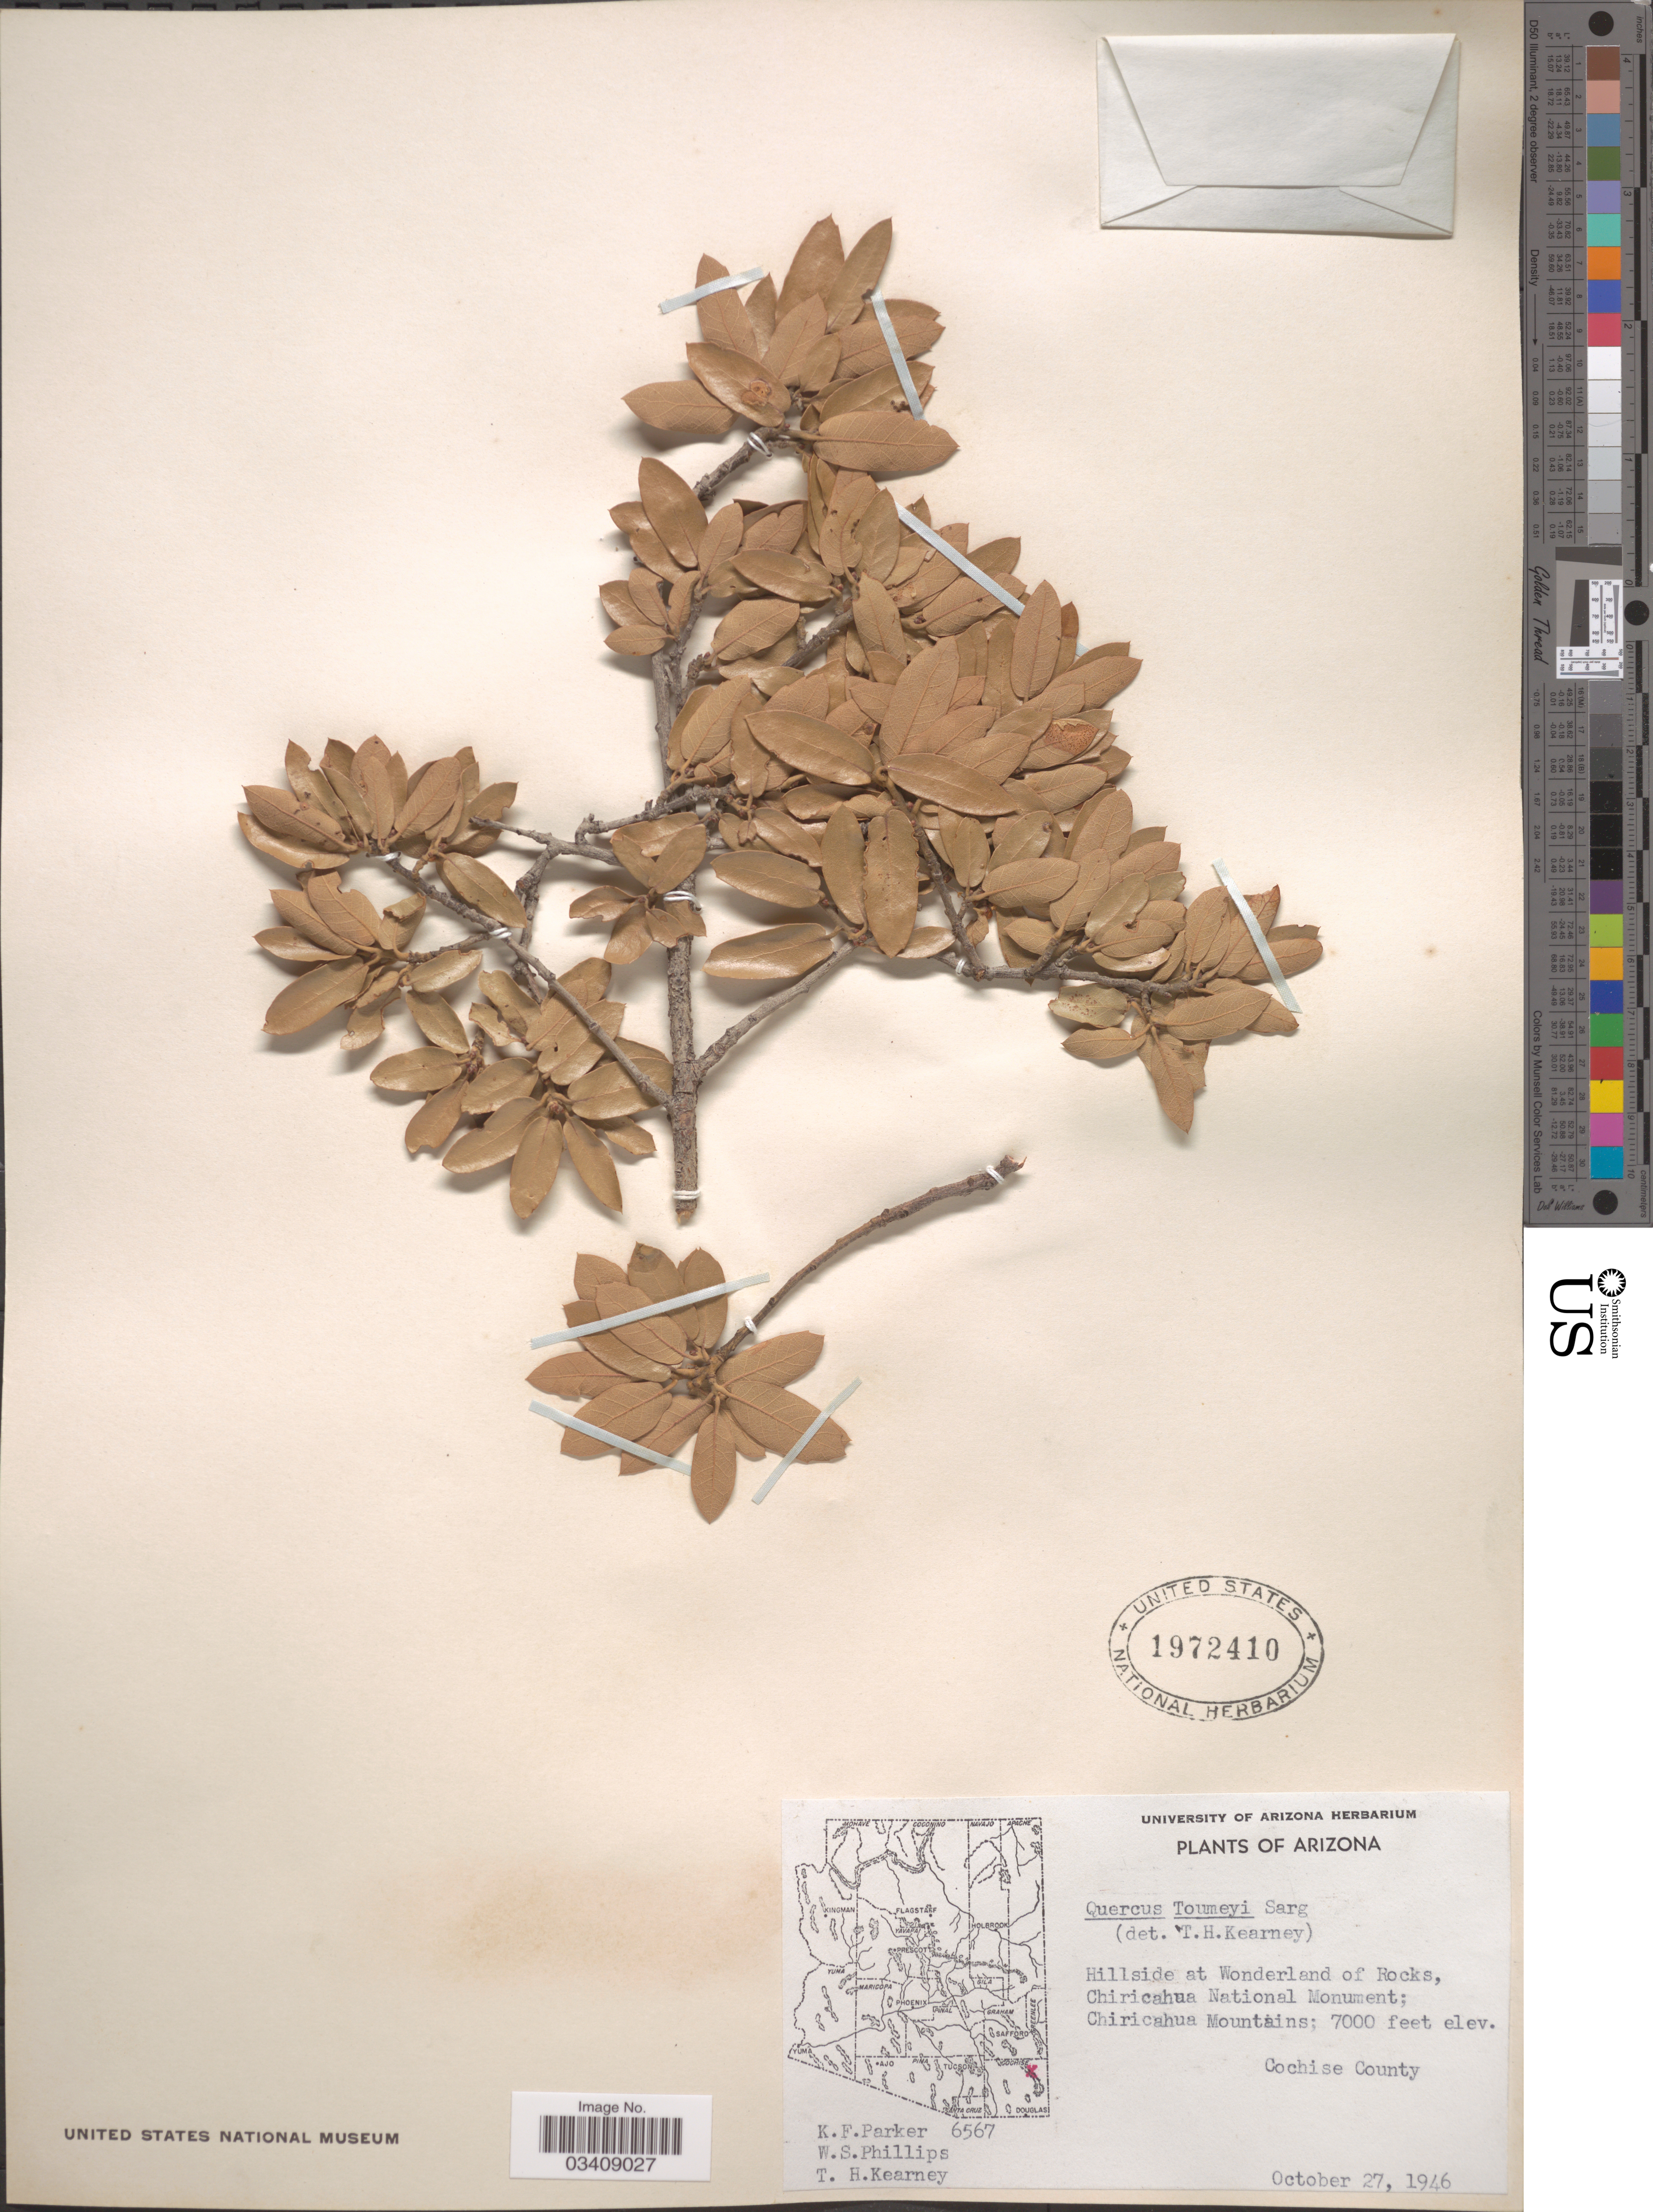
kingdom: Plantae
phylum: Tracheophyta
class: Magnoliopsida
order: Fagales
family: Fagaceae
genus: Quercus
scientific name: Quercus toumeyi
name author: Sarg.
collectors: K. F. Parker, W. S. Phillips & T. H. Kearney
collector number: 6567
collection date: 1946-10-27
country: United States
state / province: Arizona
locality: Hillside at Wonderland of Rocks, Chiricahua National Monument; Chiricahua Mountains; Cochise County.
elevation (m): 2134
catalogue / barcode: US 1972410